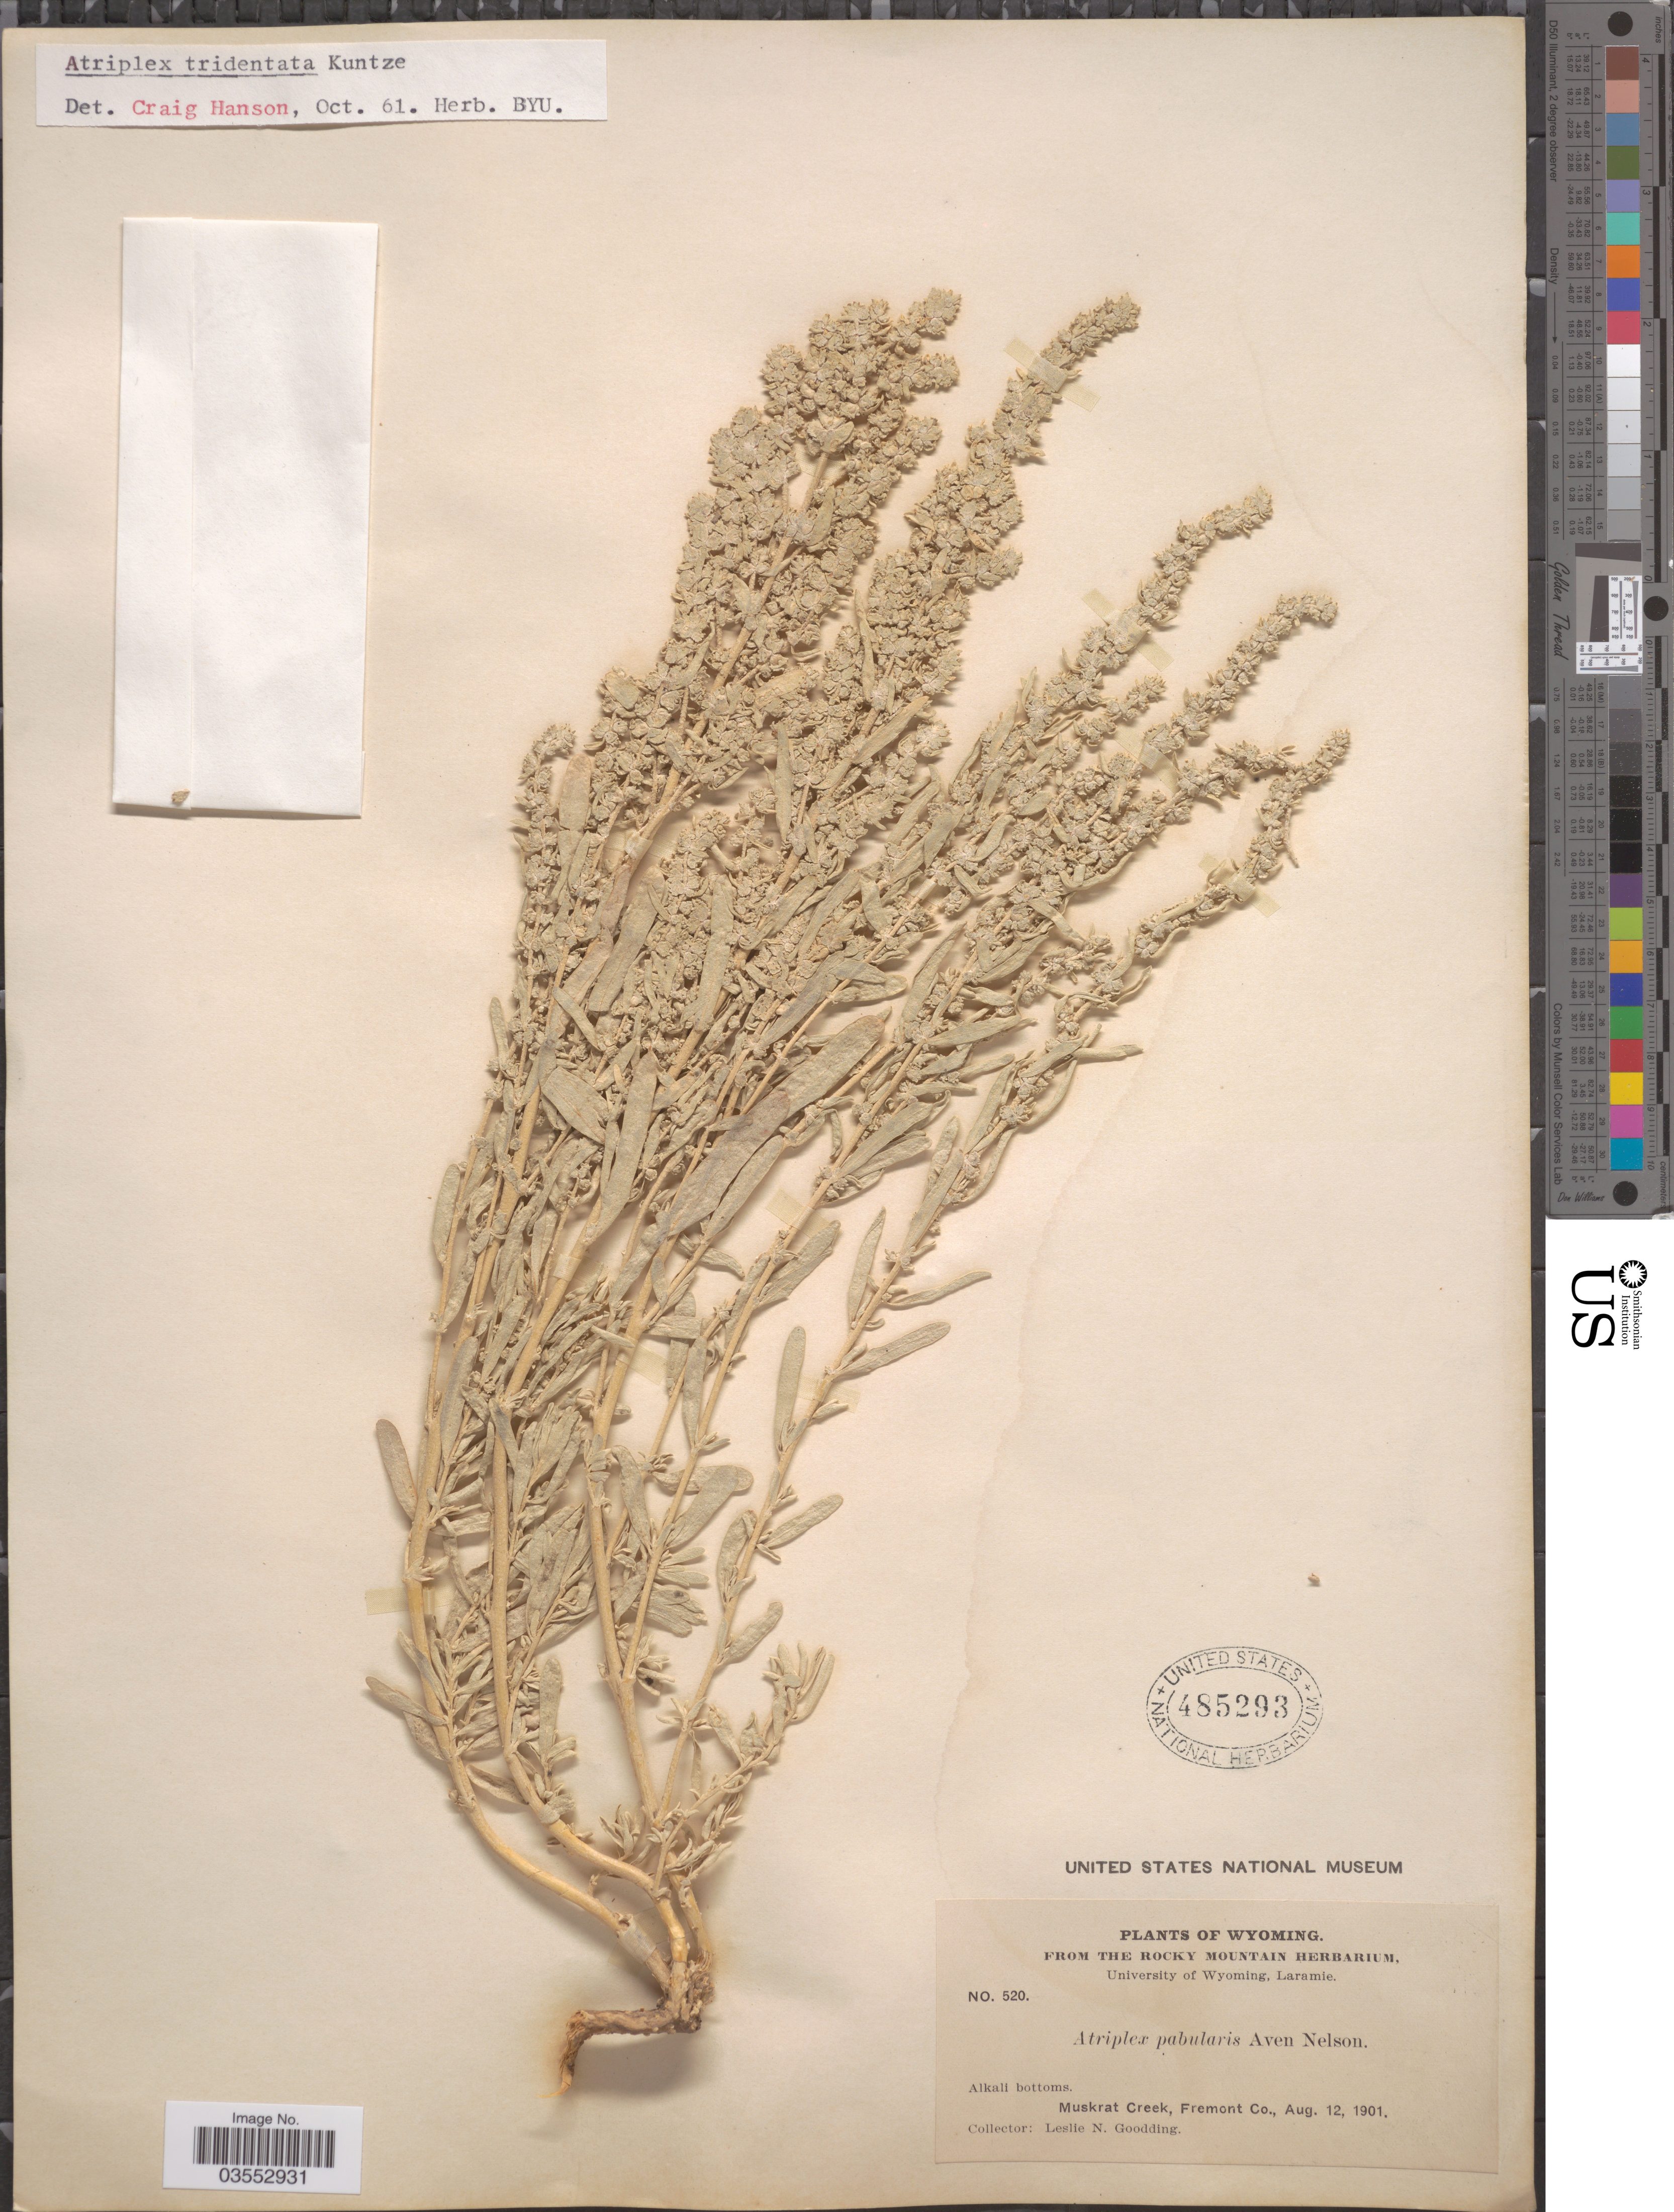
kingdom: Plantae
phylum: Tracheophyta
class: Magnoliopsida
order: Caryophyllales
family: Amaranthaceae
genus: Atriplex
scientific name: Atriplex tridentata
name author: Kuntze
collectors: L. N. Goodding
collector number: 520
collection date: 1901-08-12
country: United States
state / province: Wyoming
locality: Muskrat Creek, Fremont Co.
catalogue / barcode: US 485293